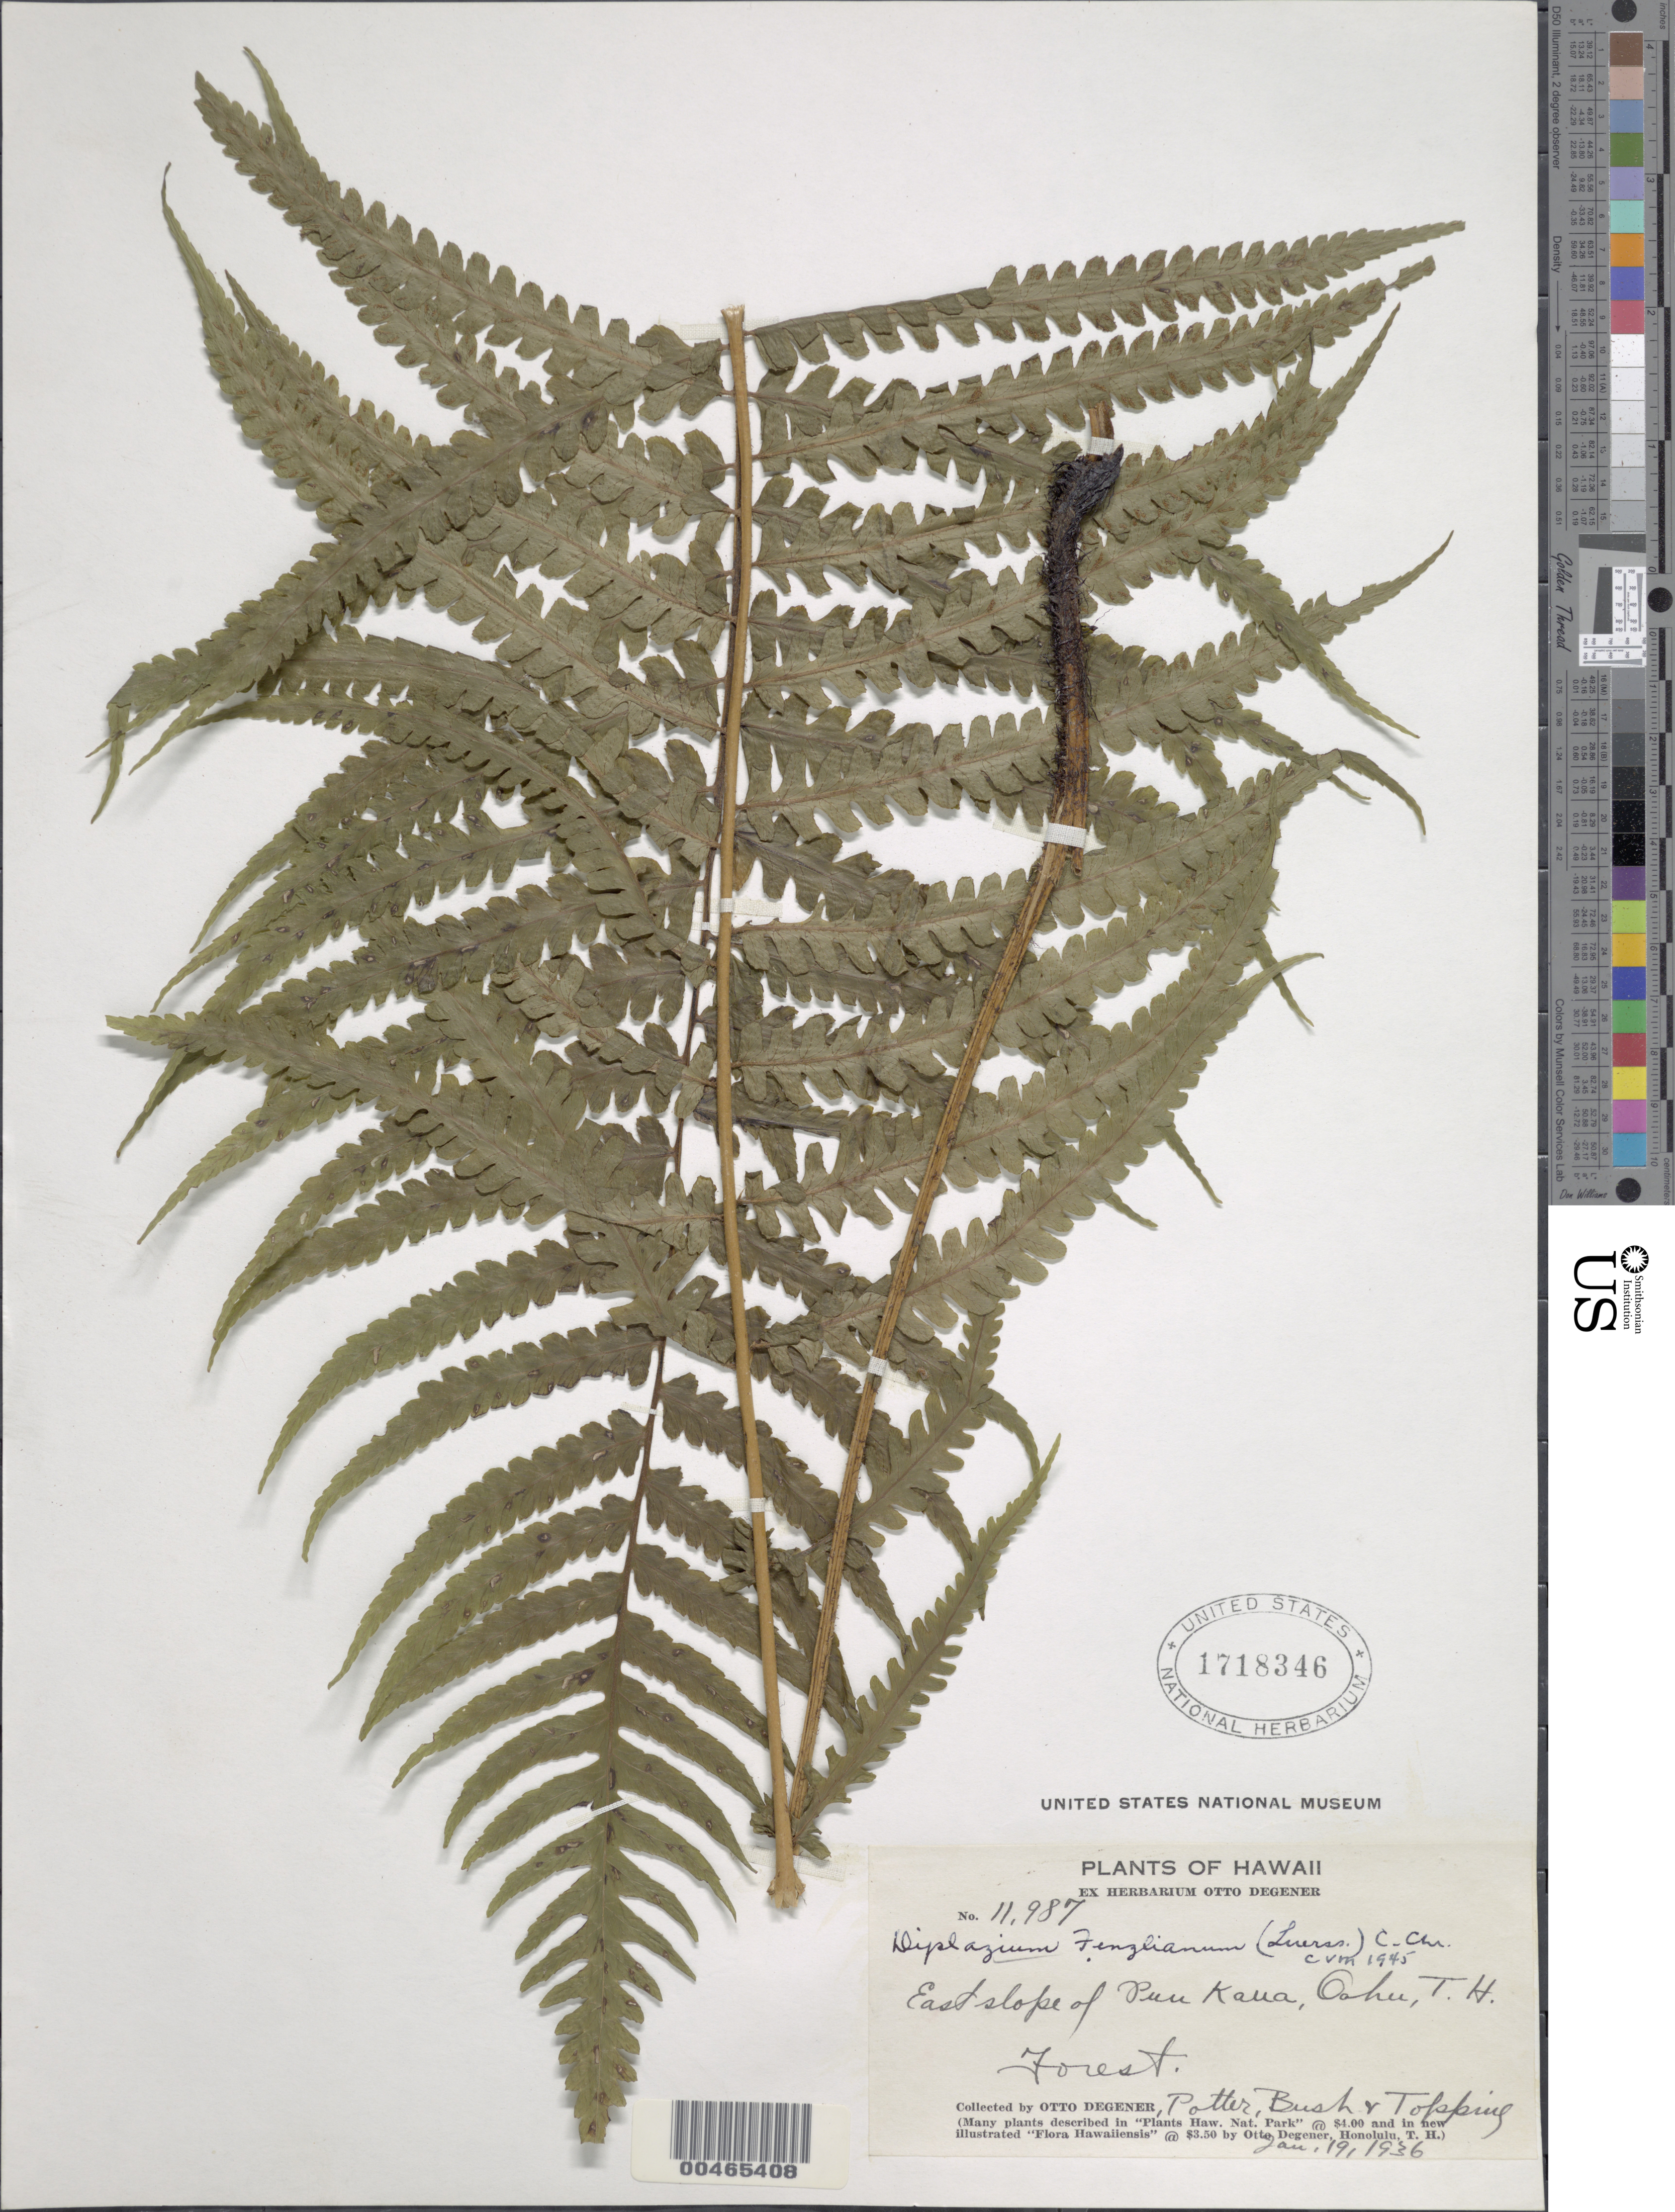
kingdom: Plantae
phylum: Tracheophyta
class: Polypodiopsida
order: Polypodiales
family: Athyriaceae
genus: Deparia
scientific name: Deparia fenzliana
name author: (Luerss.) M. Kato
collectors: O. Degener, Potter, B. F. Bush & D. L. Topping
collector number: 11987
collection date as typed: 19 Jan 1936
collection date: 1936-01-19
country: United States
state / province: Hawaii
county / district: Honolulu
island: Oahu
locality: E slope of Puu Kaua, Oahu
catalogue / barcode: US 1718346